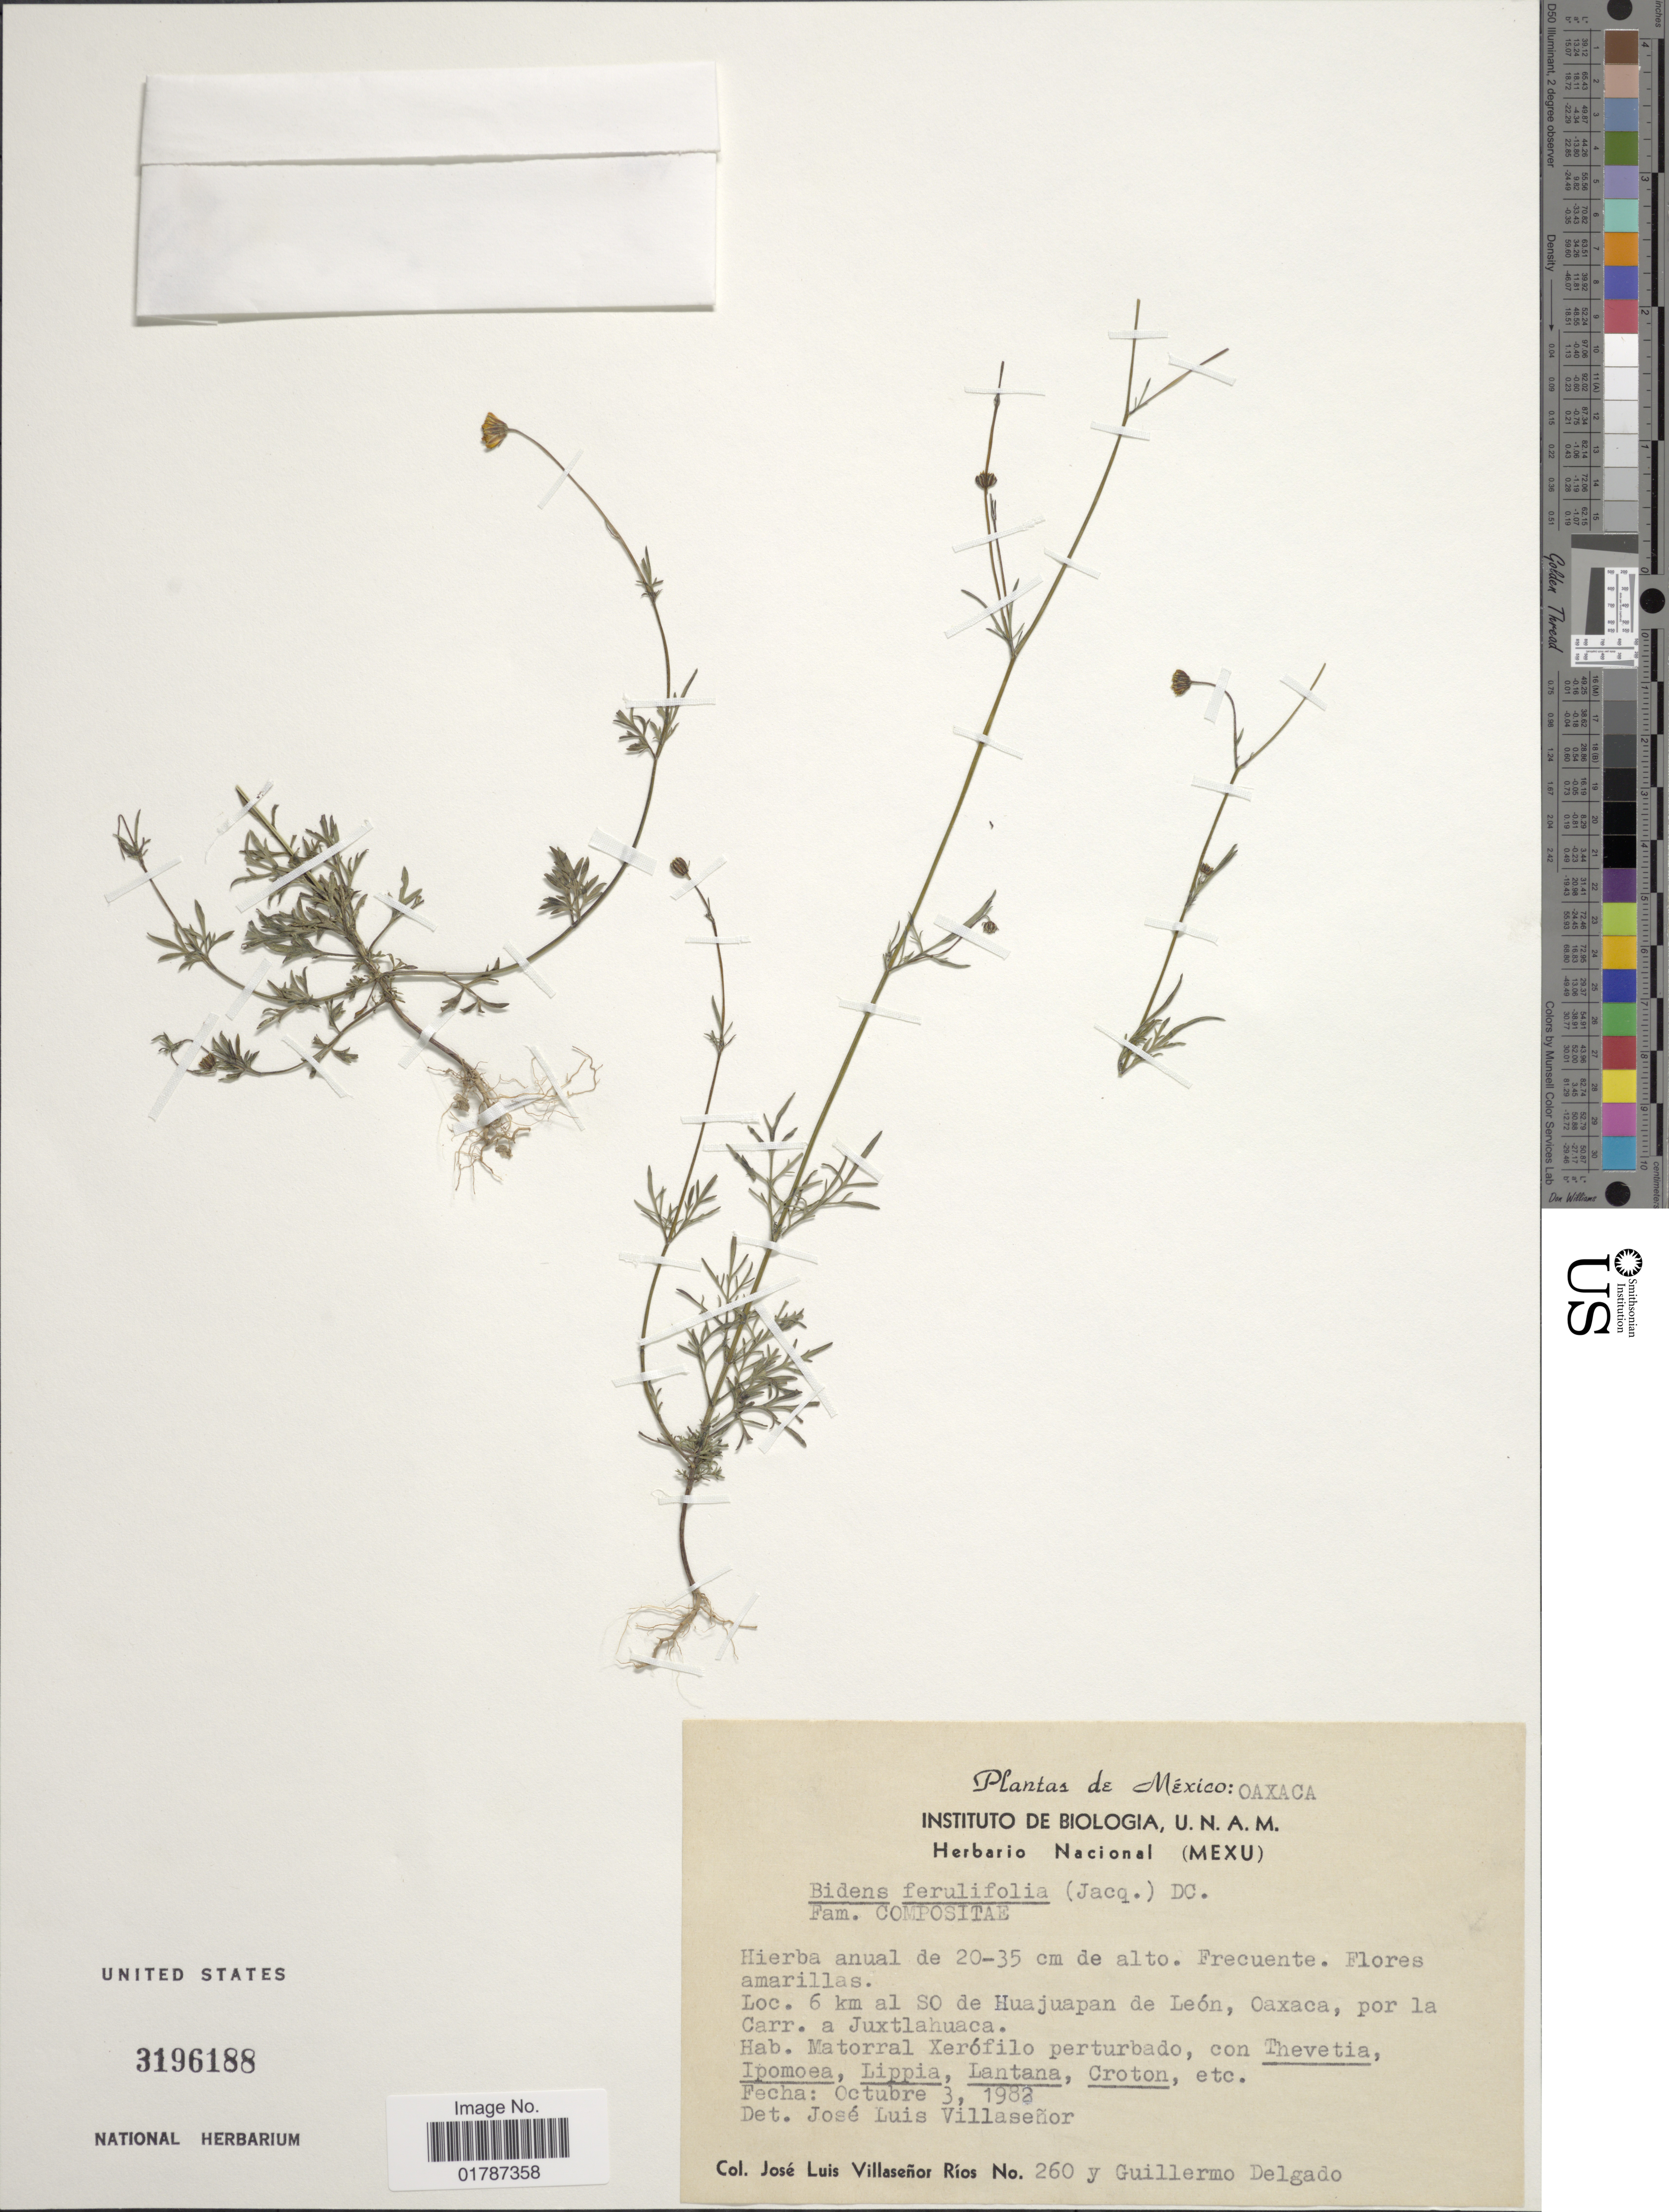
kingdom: Plantae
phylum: Tracheophyta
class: Magnoliopsida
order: Asterales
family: Asteraceae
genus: Bidens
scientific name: Bidens ferulaefolia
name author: (Jacq.) DC.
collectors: J. L. Villasenor & G. Delgado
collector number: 260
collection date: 1982-10-03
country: Mexico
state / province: Oaxaca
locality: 6 km al SO de Huajuapan de Loen, Oaxaca, por la Carr. a Juxtlahuaca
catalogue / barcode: US 3196188